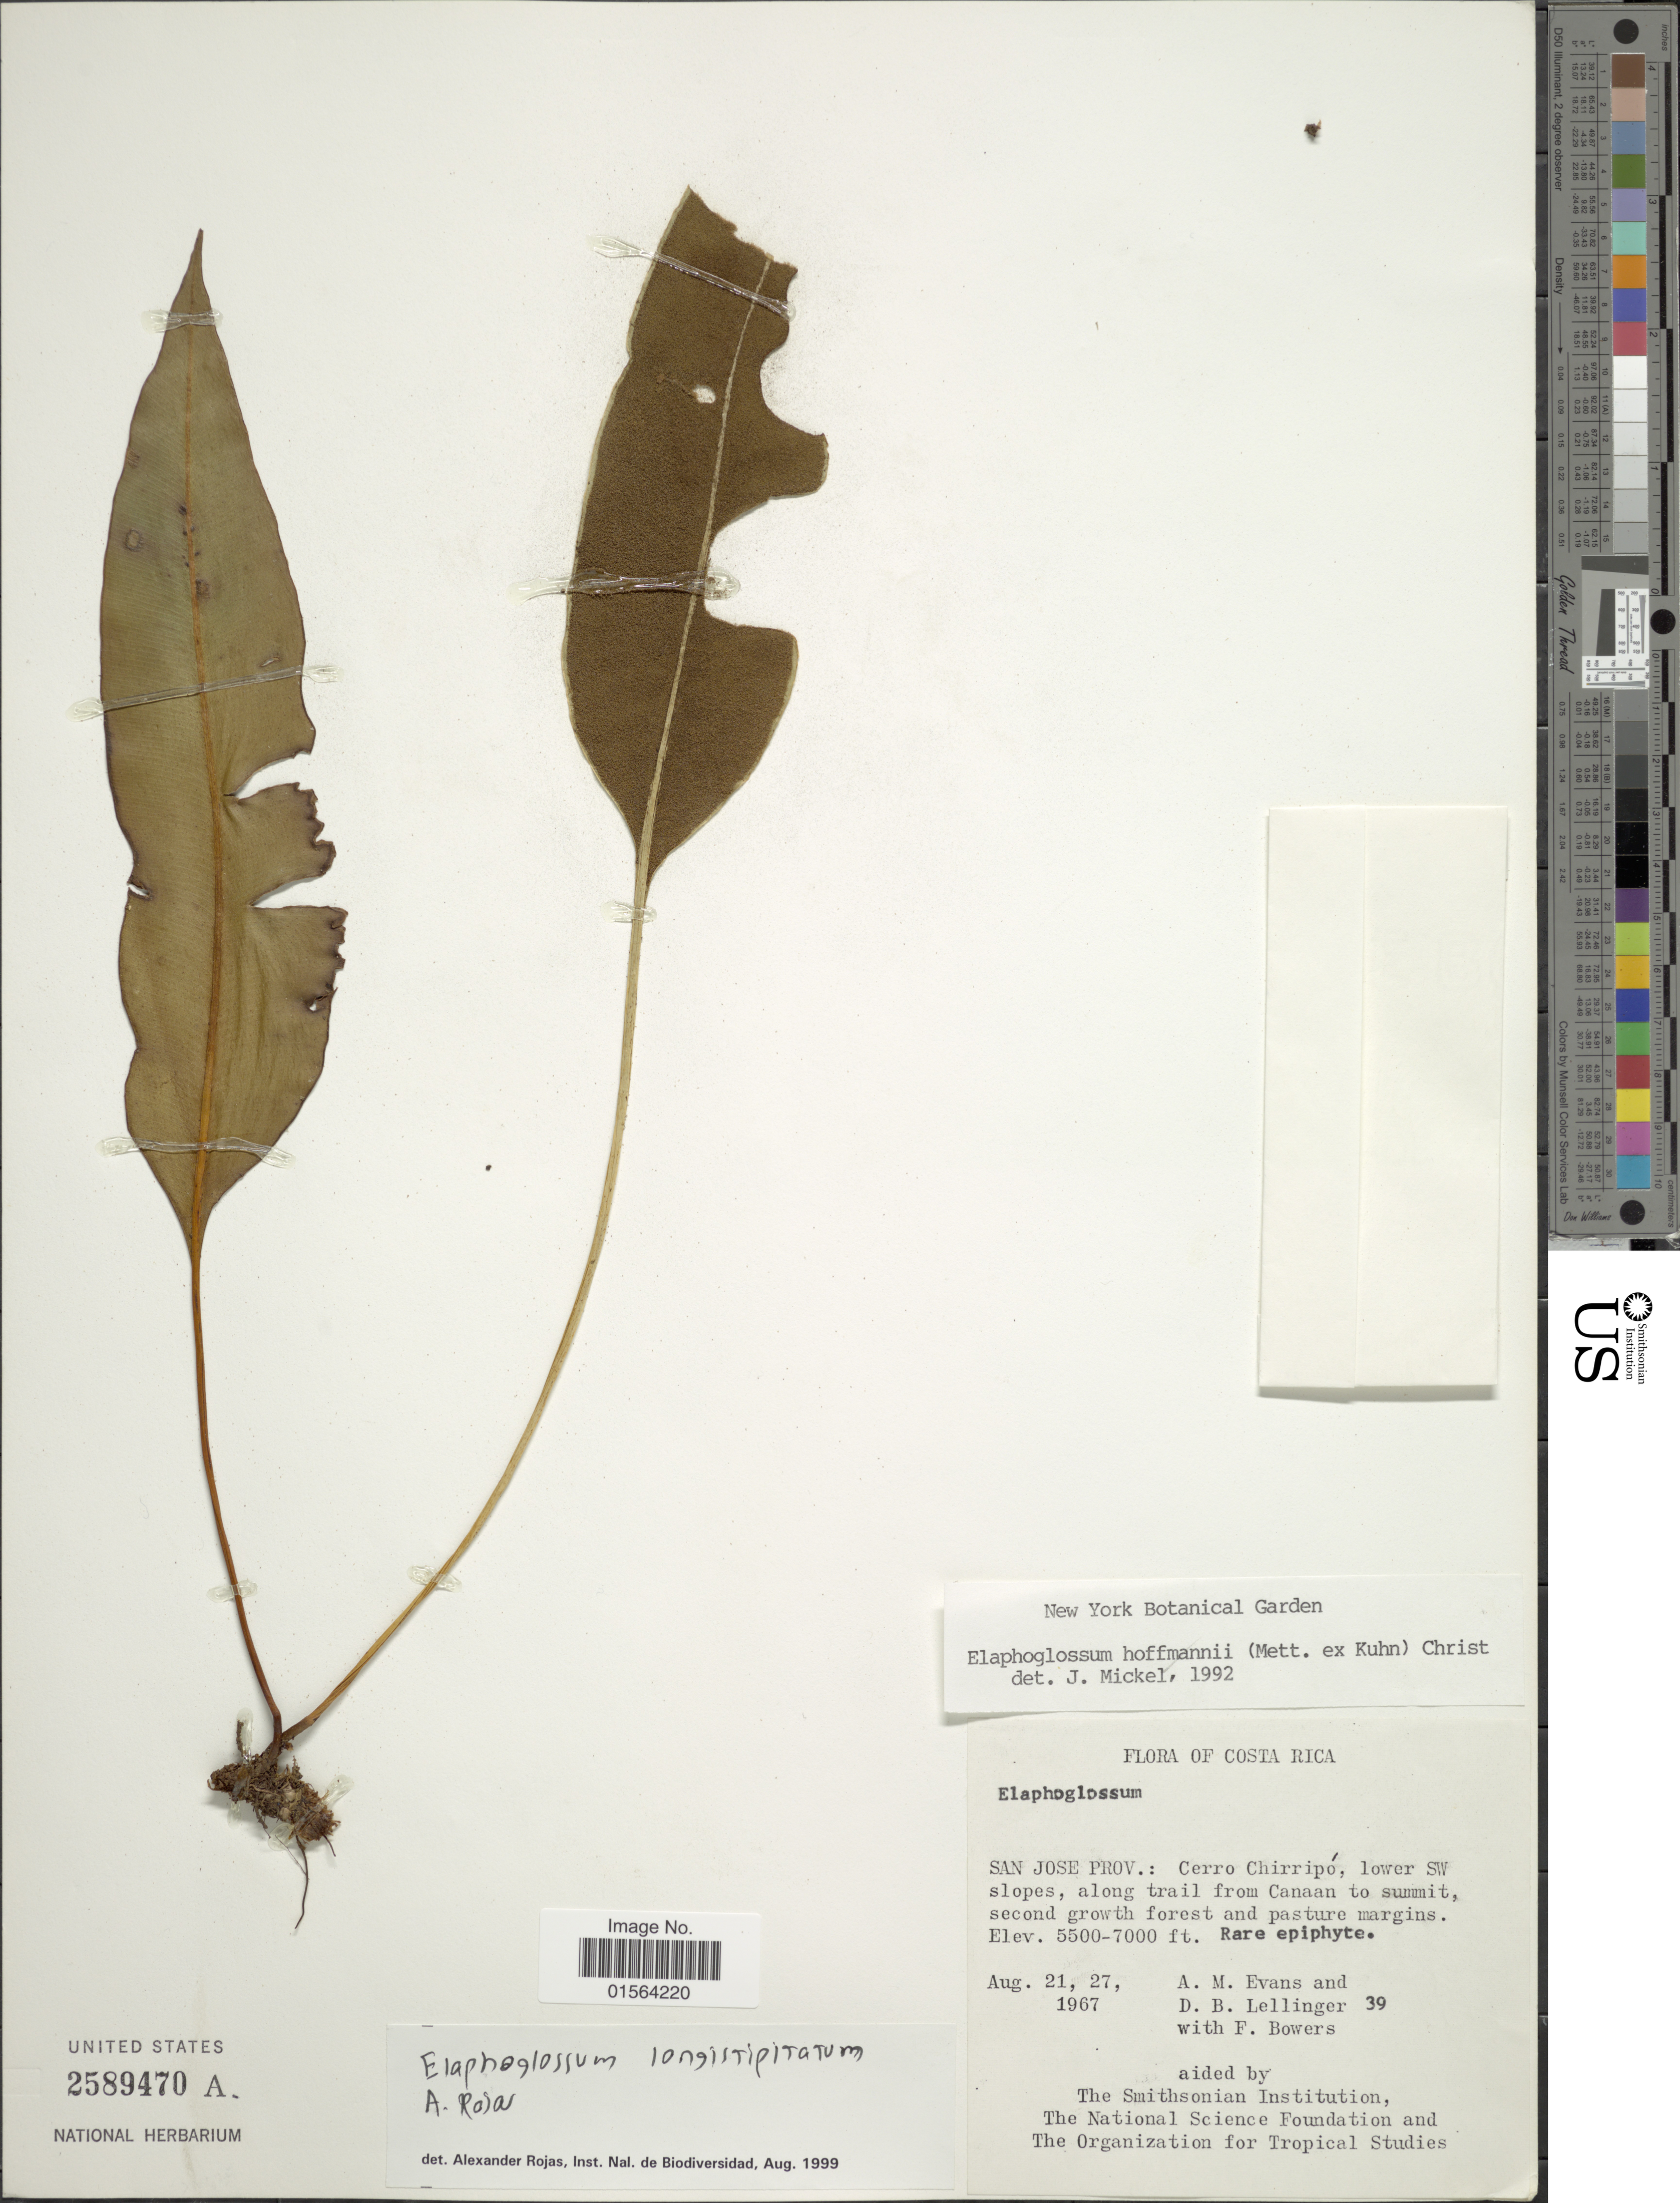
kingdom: Plantae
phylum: Tracheophyta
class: Polypodiopsida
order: Polypodiales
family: Dryopteridaceae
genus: Elaphoglossum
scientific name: Elaphoglossum latifolium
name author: (Sw.) J. Sm.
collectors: A. M. Evans, D. B. Lellinger & F. Bowers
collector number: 39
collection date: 1967-08-21/1967-08-27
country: Costa Rica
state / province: San José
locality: San Jose Prov.: Cerro Chirripo, lower SW slopes, along trail from Canaan to summit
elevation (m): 1676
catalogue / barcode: US 2589470A